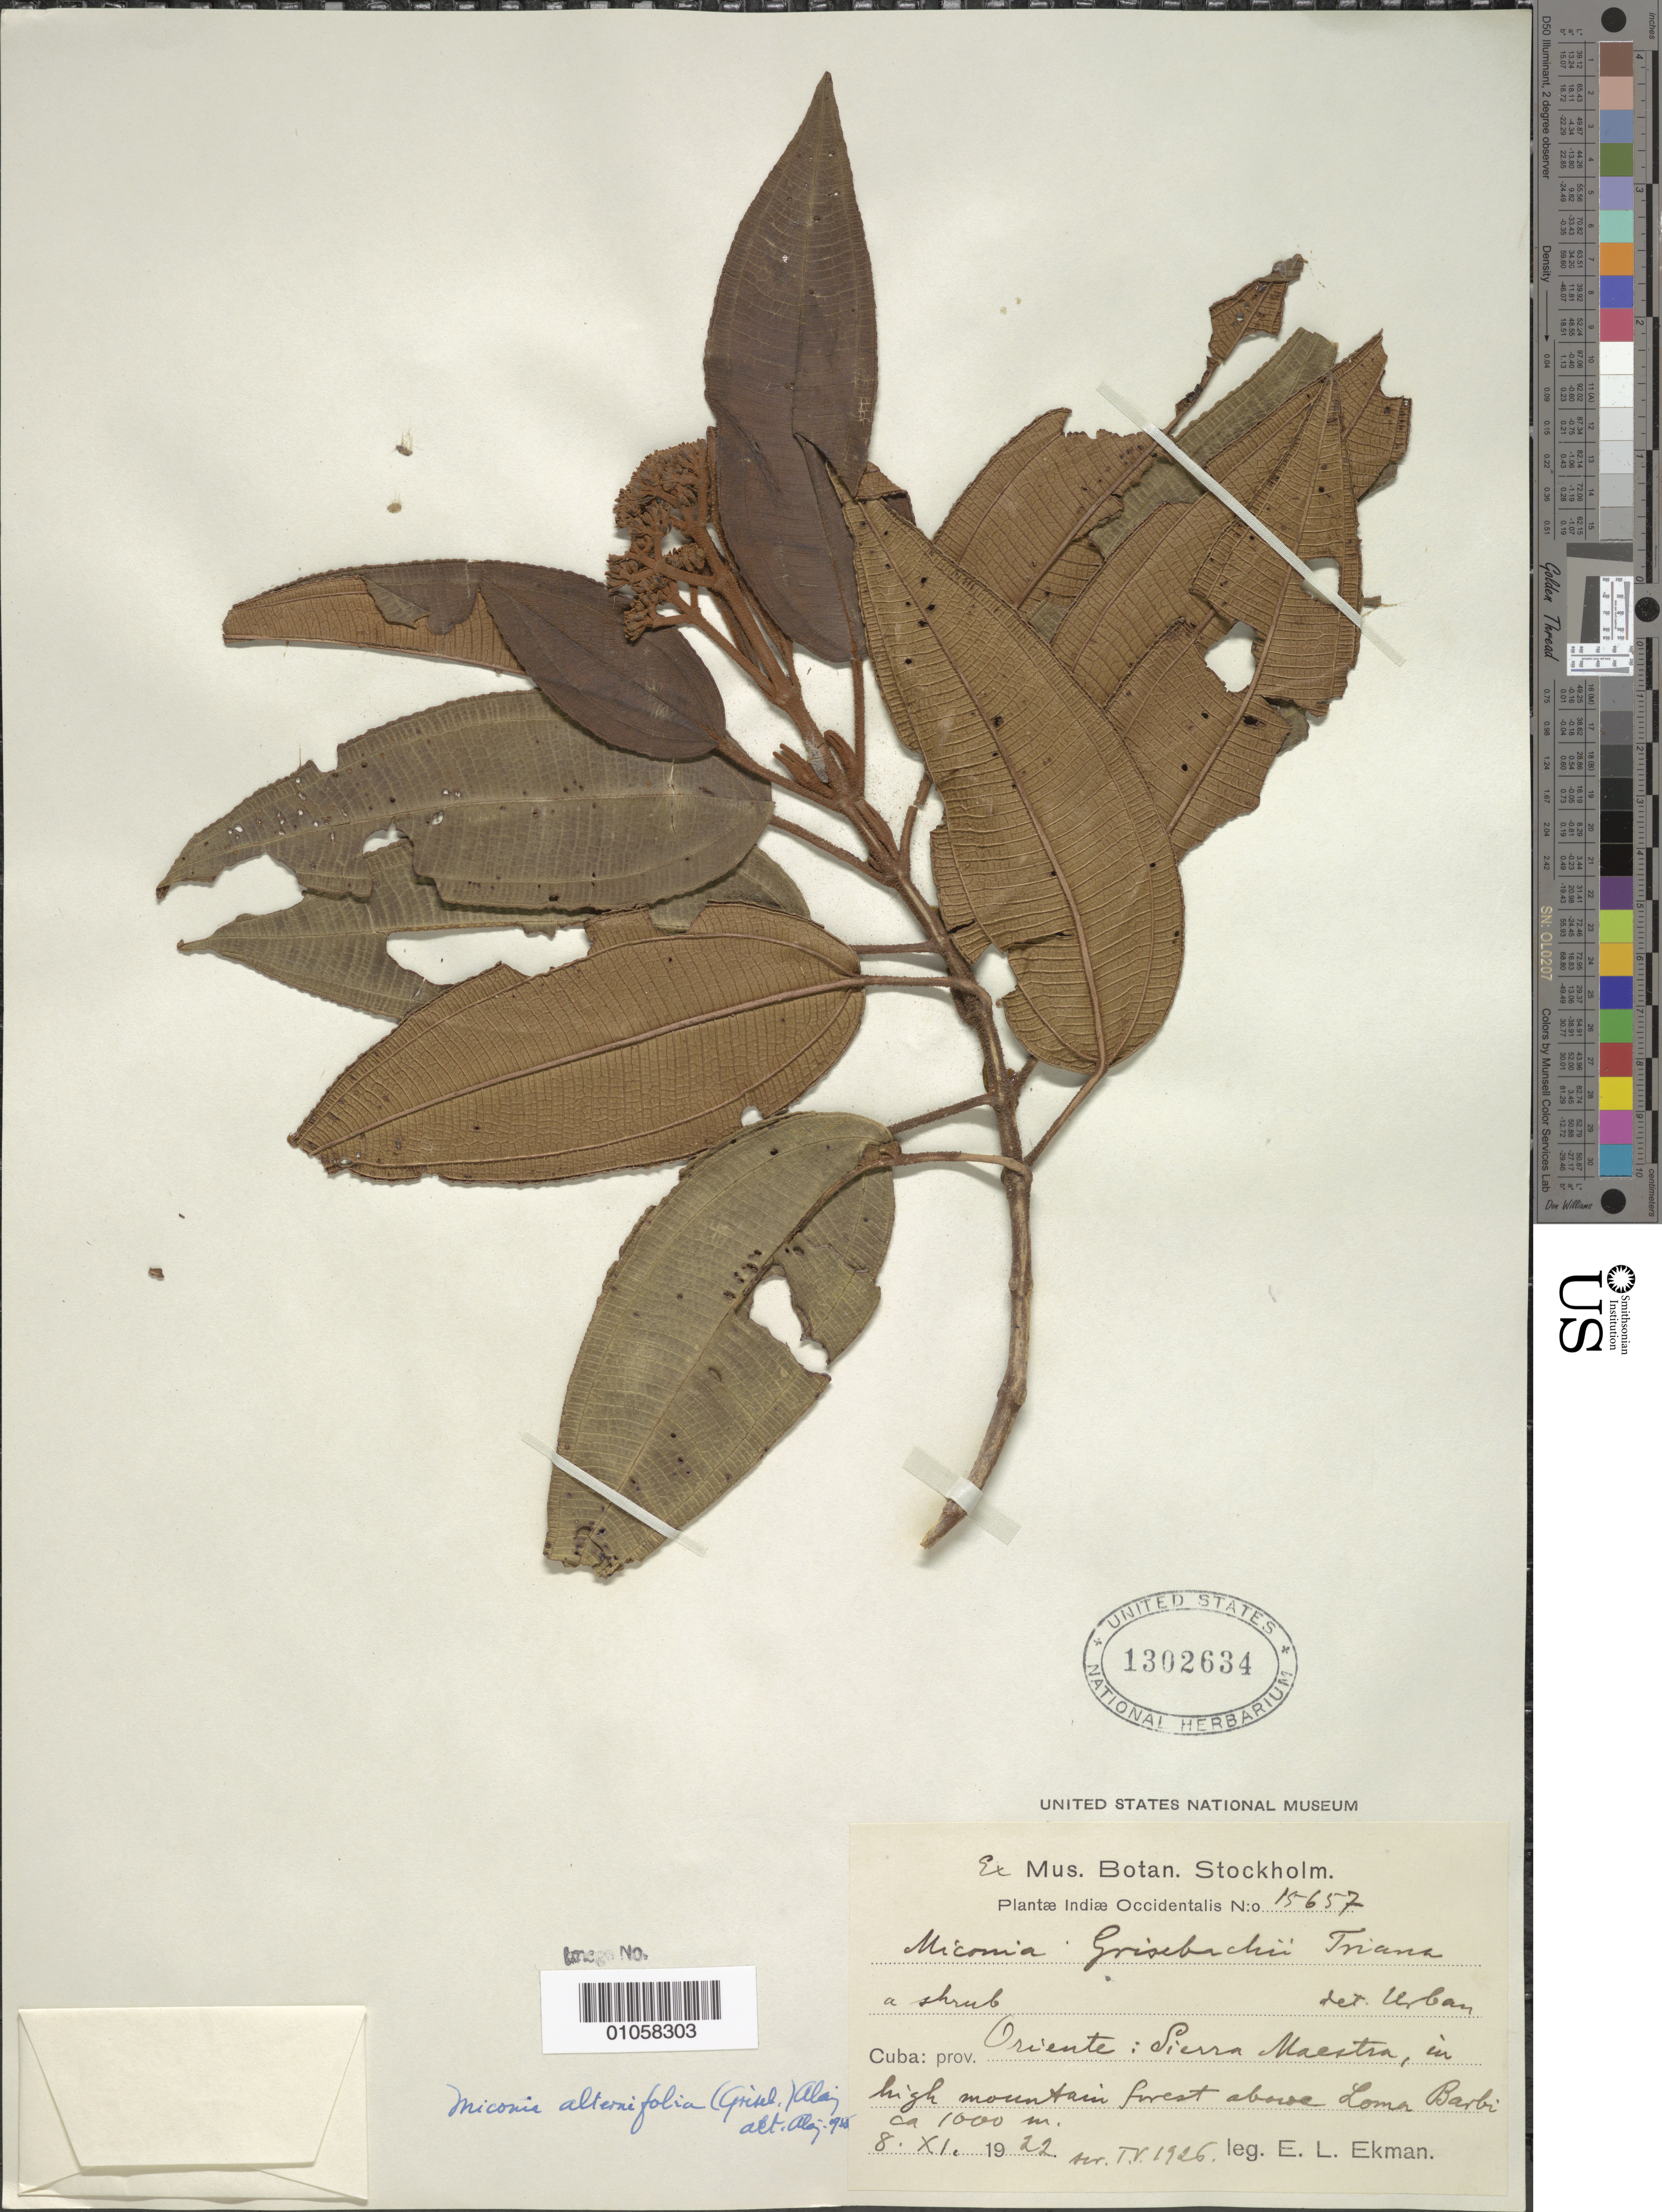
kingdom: Plantae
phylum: Tracheophyta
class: Magnoliopsida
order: Myrtales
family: Melastomataceae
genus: Miconia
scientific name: Miconia alternifolia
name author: (Griseb.) Alain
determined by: Liogier, Alain H.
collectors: E. L. Ekman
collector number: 15657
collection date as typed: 08 Nov 1922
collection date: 1922-11-08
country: Cuba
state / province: Oriente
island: Cuba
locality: Sierra Maëstra, above loma Barbi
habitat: In high mountain forest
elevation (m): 1000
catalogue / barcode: US 1302634